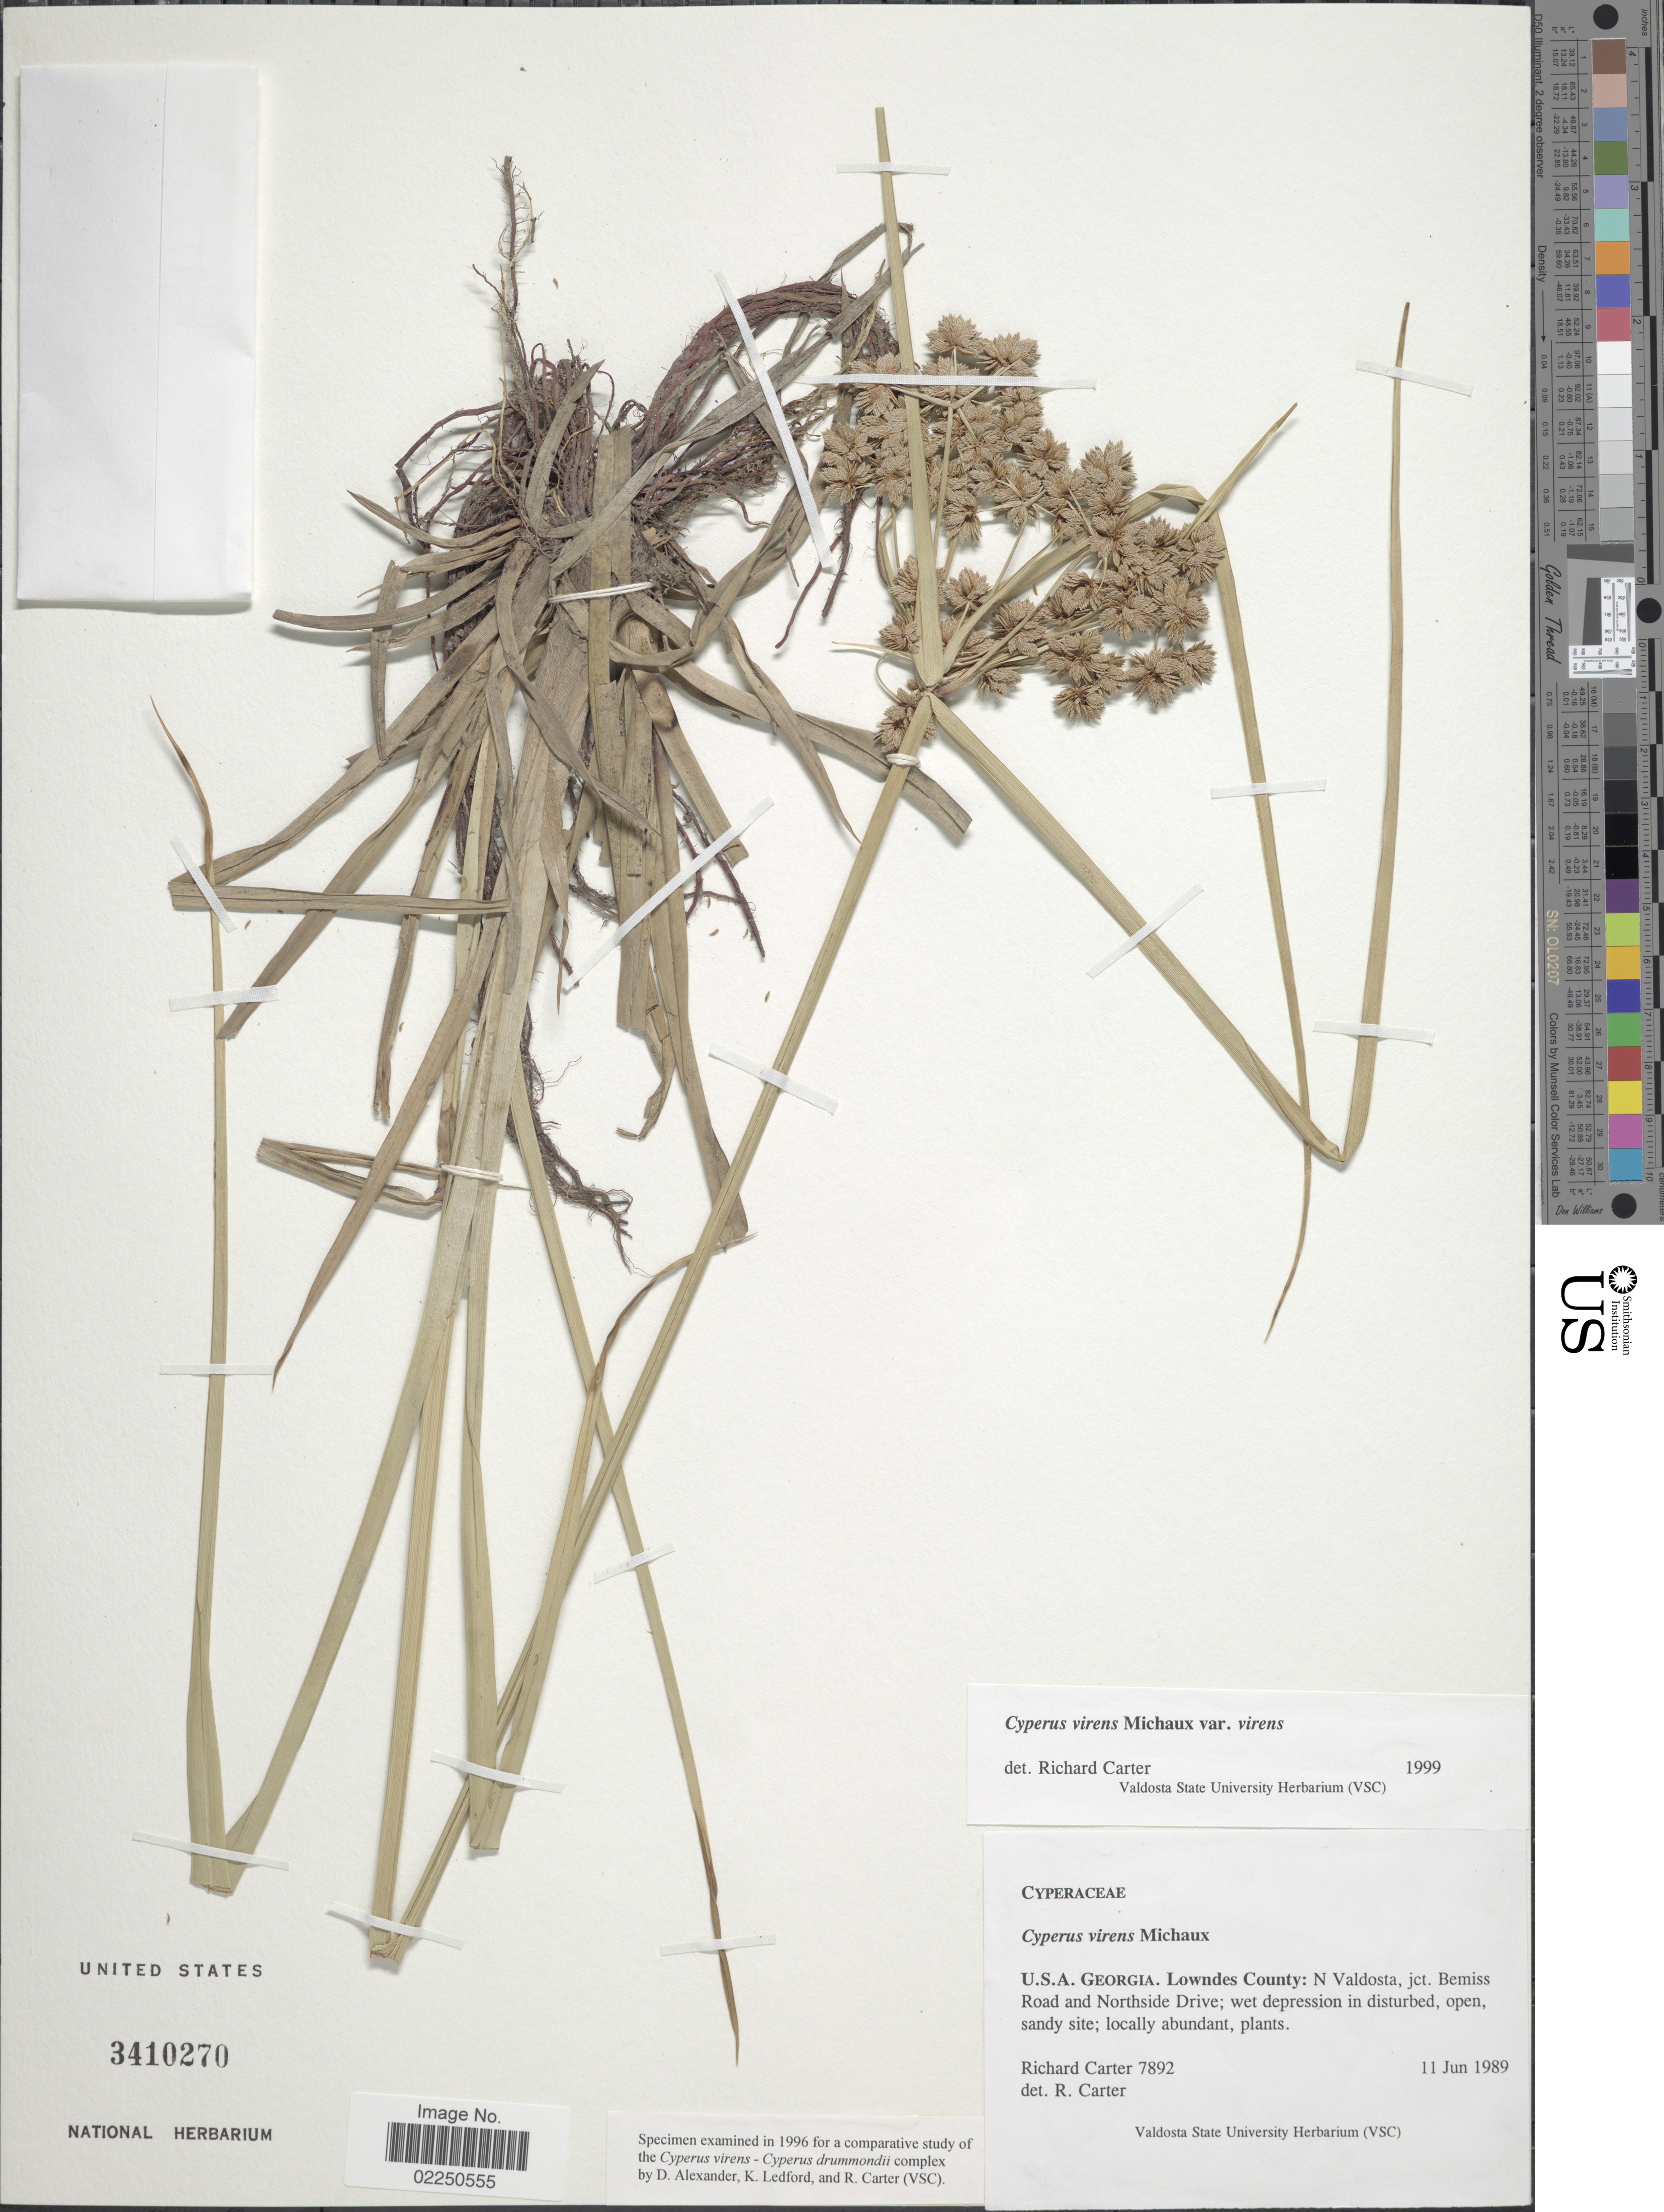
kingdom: Plantae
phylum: Tracheophyta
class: Liliopsida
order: Poales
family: Cyperaceae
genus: Cyperus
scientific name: Cyperus virens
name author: Michx.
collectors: R. Carter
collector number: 7892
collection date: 1989-06-11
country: United States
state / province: Georgia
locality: U.S.A. Lowndes County: N Valdosta, jct. Bemiss Road and northside Drive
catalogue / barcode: US 3410270